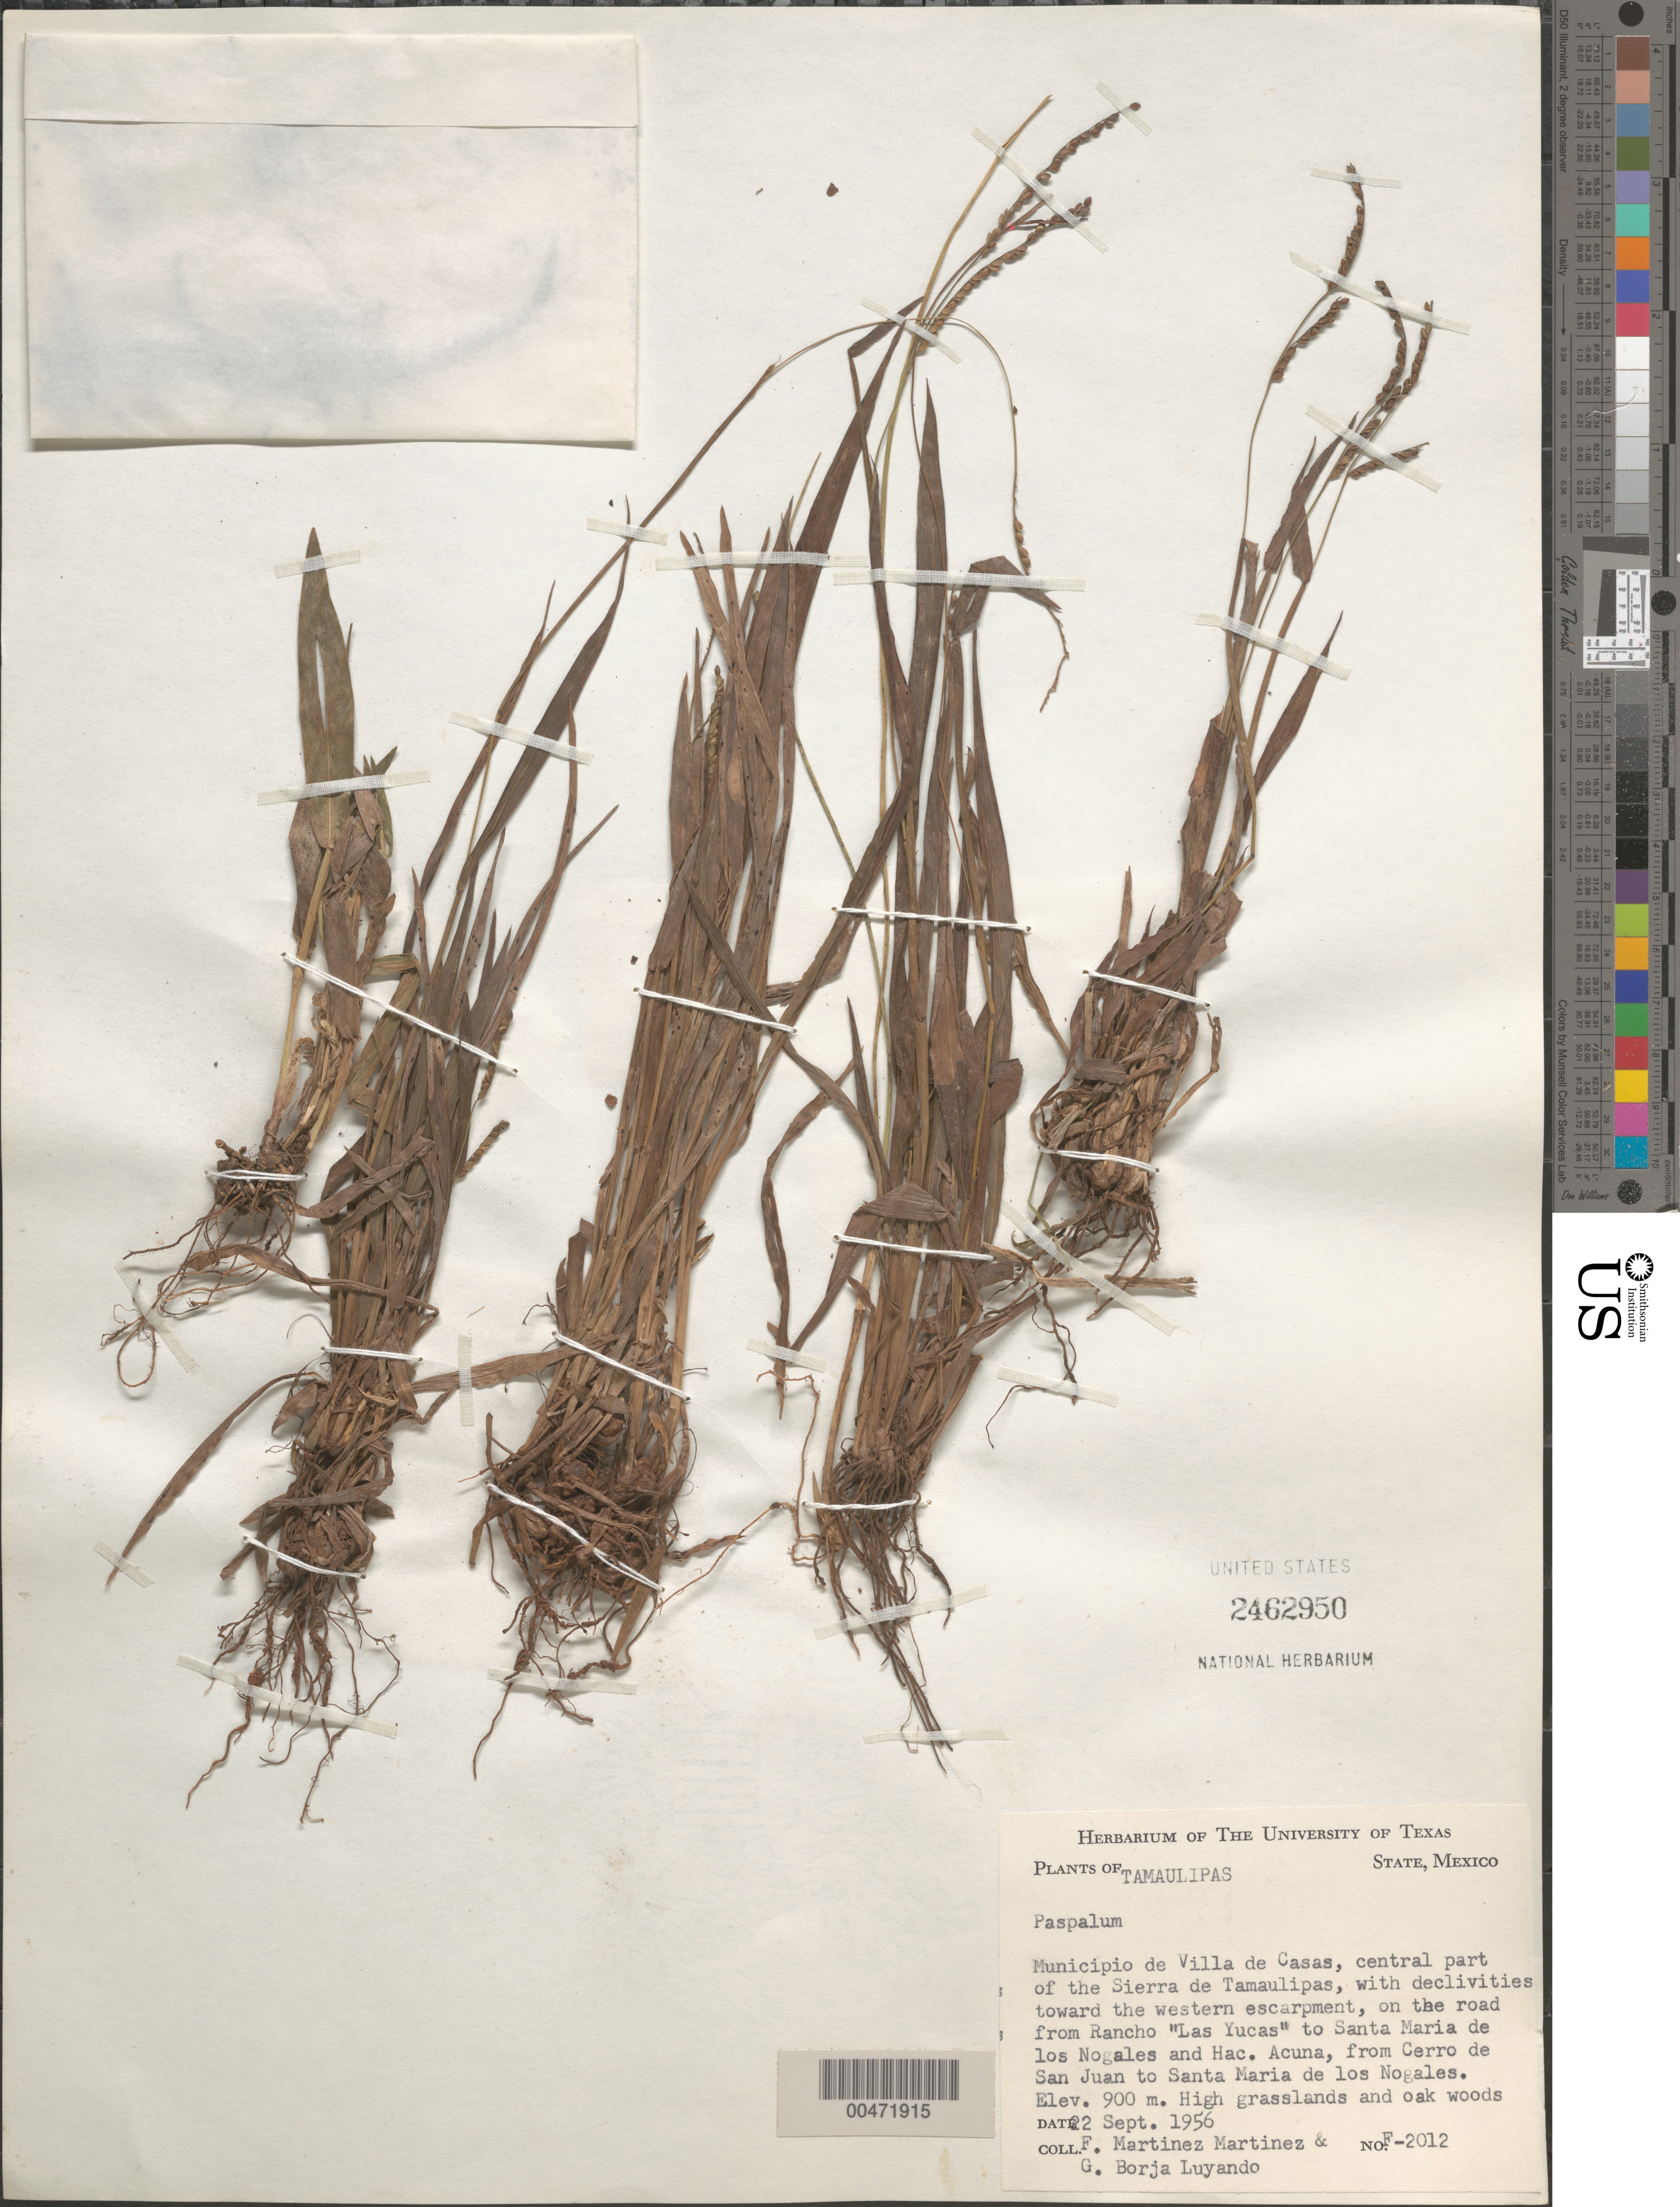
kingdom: Plantae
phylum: Tracheophyta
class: Liliopsida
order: Poales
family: Poaceae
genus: Paspalum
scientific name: Paspalum sp.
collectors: F. Martinez-M. & G. Borja-Luyando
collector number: F-2012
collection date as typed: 22 Sep 1956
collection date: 1956-09-22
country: Mexico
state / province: Tamaulipas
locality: Villa de Casas Mun, central part of the Sierra de TM, on rd from Rancho Las Yucas to Santa Maria de los Nogales & Hac. Acuna,...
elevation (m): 900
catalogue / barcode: US 2462950